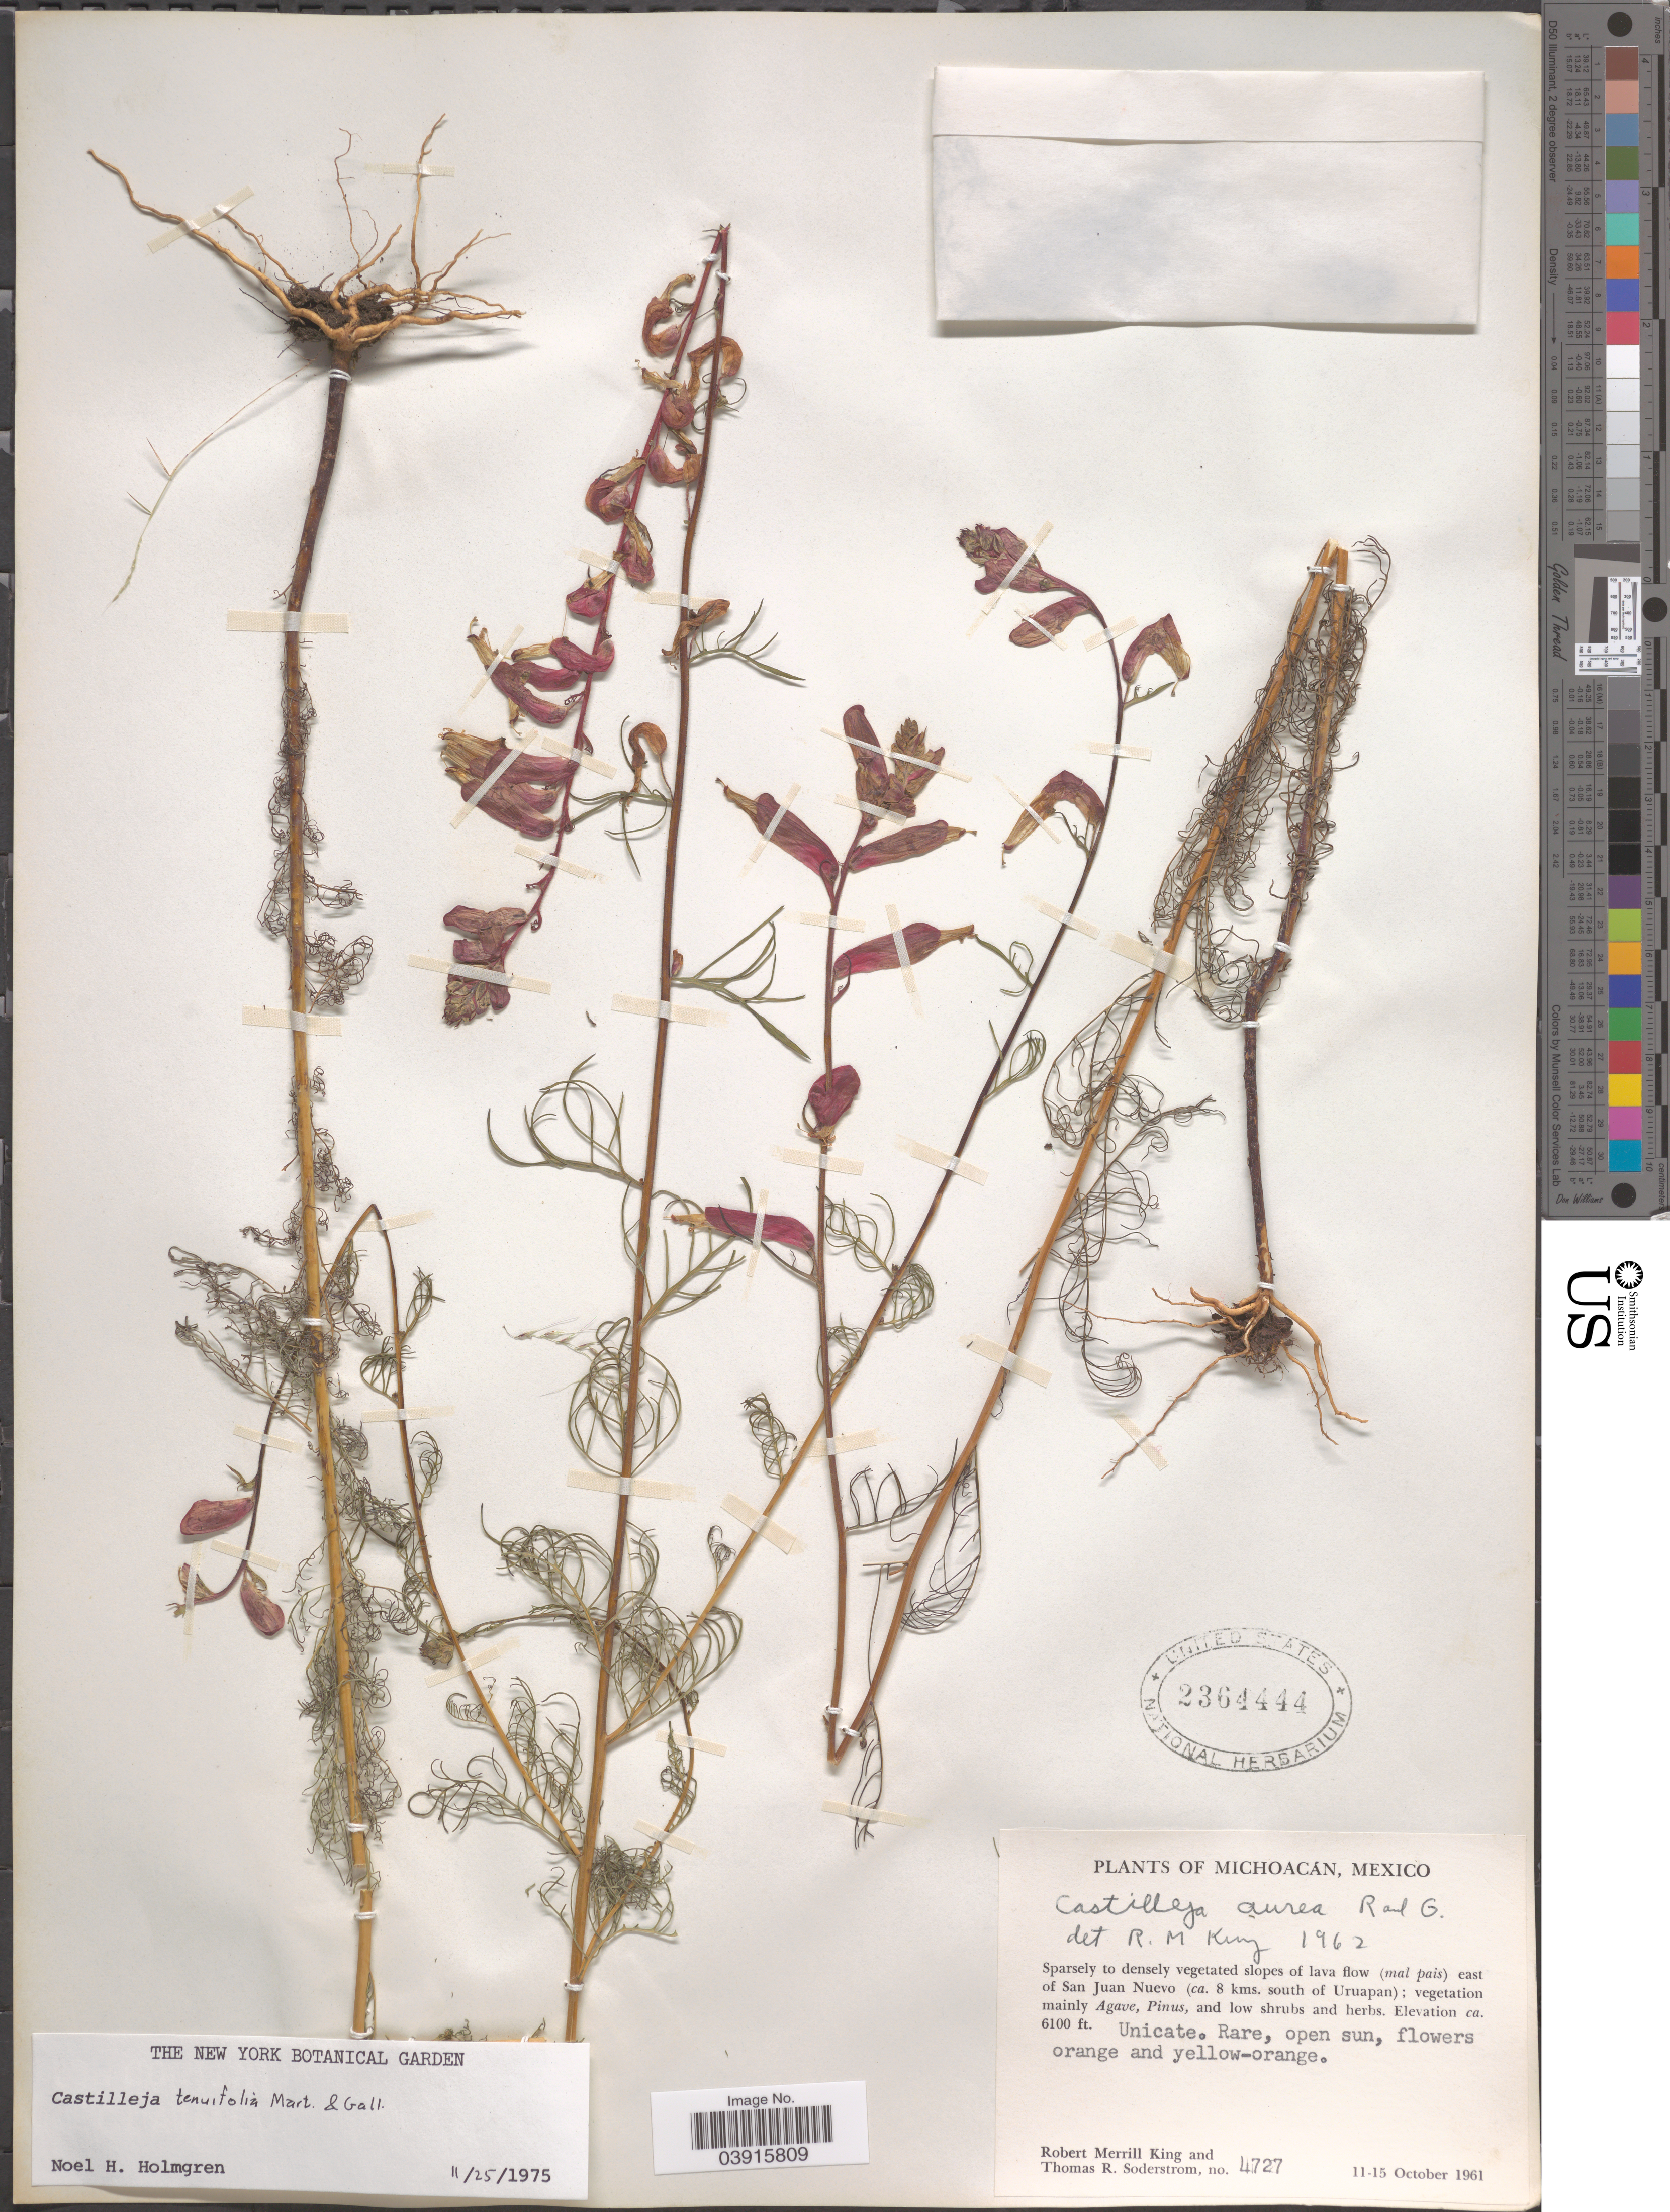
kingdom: Plantae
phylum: Tracheophyta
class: Magnoliopsida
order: Lamiales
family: Orobanchaceae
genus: Castilleja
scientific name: Castilleja tenuiflora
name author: Benth.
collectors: R. M. King & T. R. Soderstrom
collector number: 4727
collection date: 1961-10-11/1961-10-15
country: Mexico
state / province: Michoacán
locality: East of San Juan Nuevo (ca. 8 kms. south of Uruapan).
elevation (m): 1859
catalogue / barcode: US 2364444